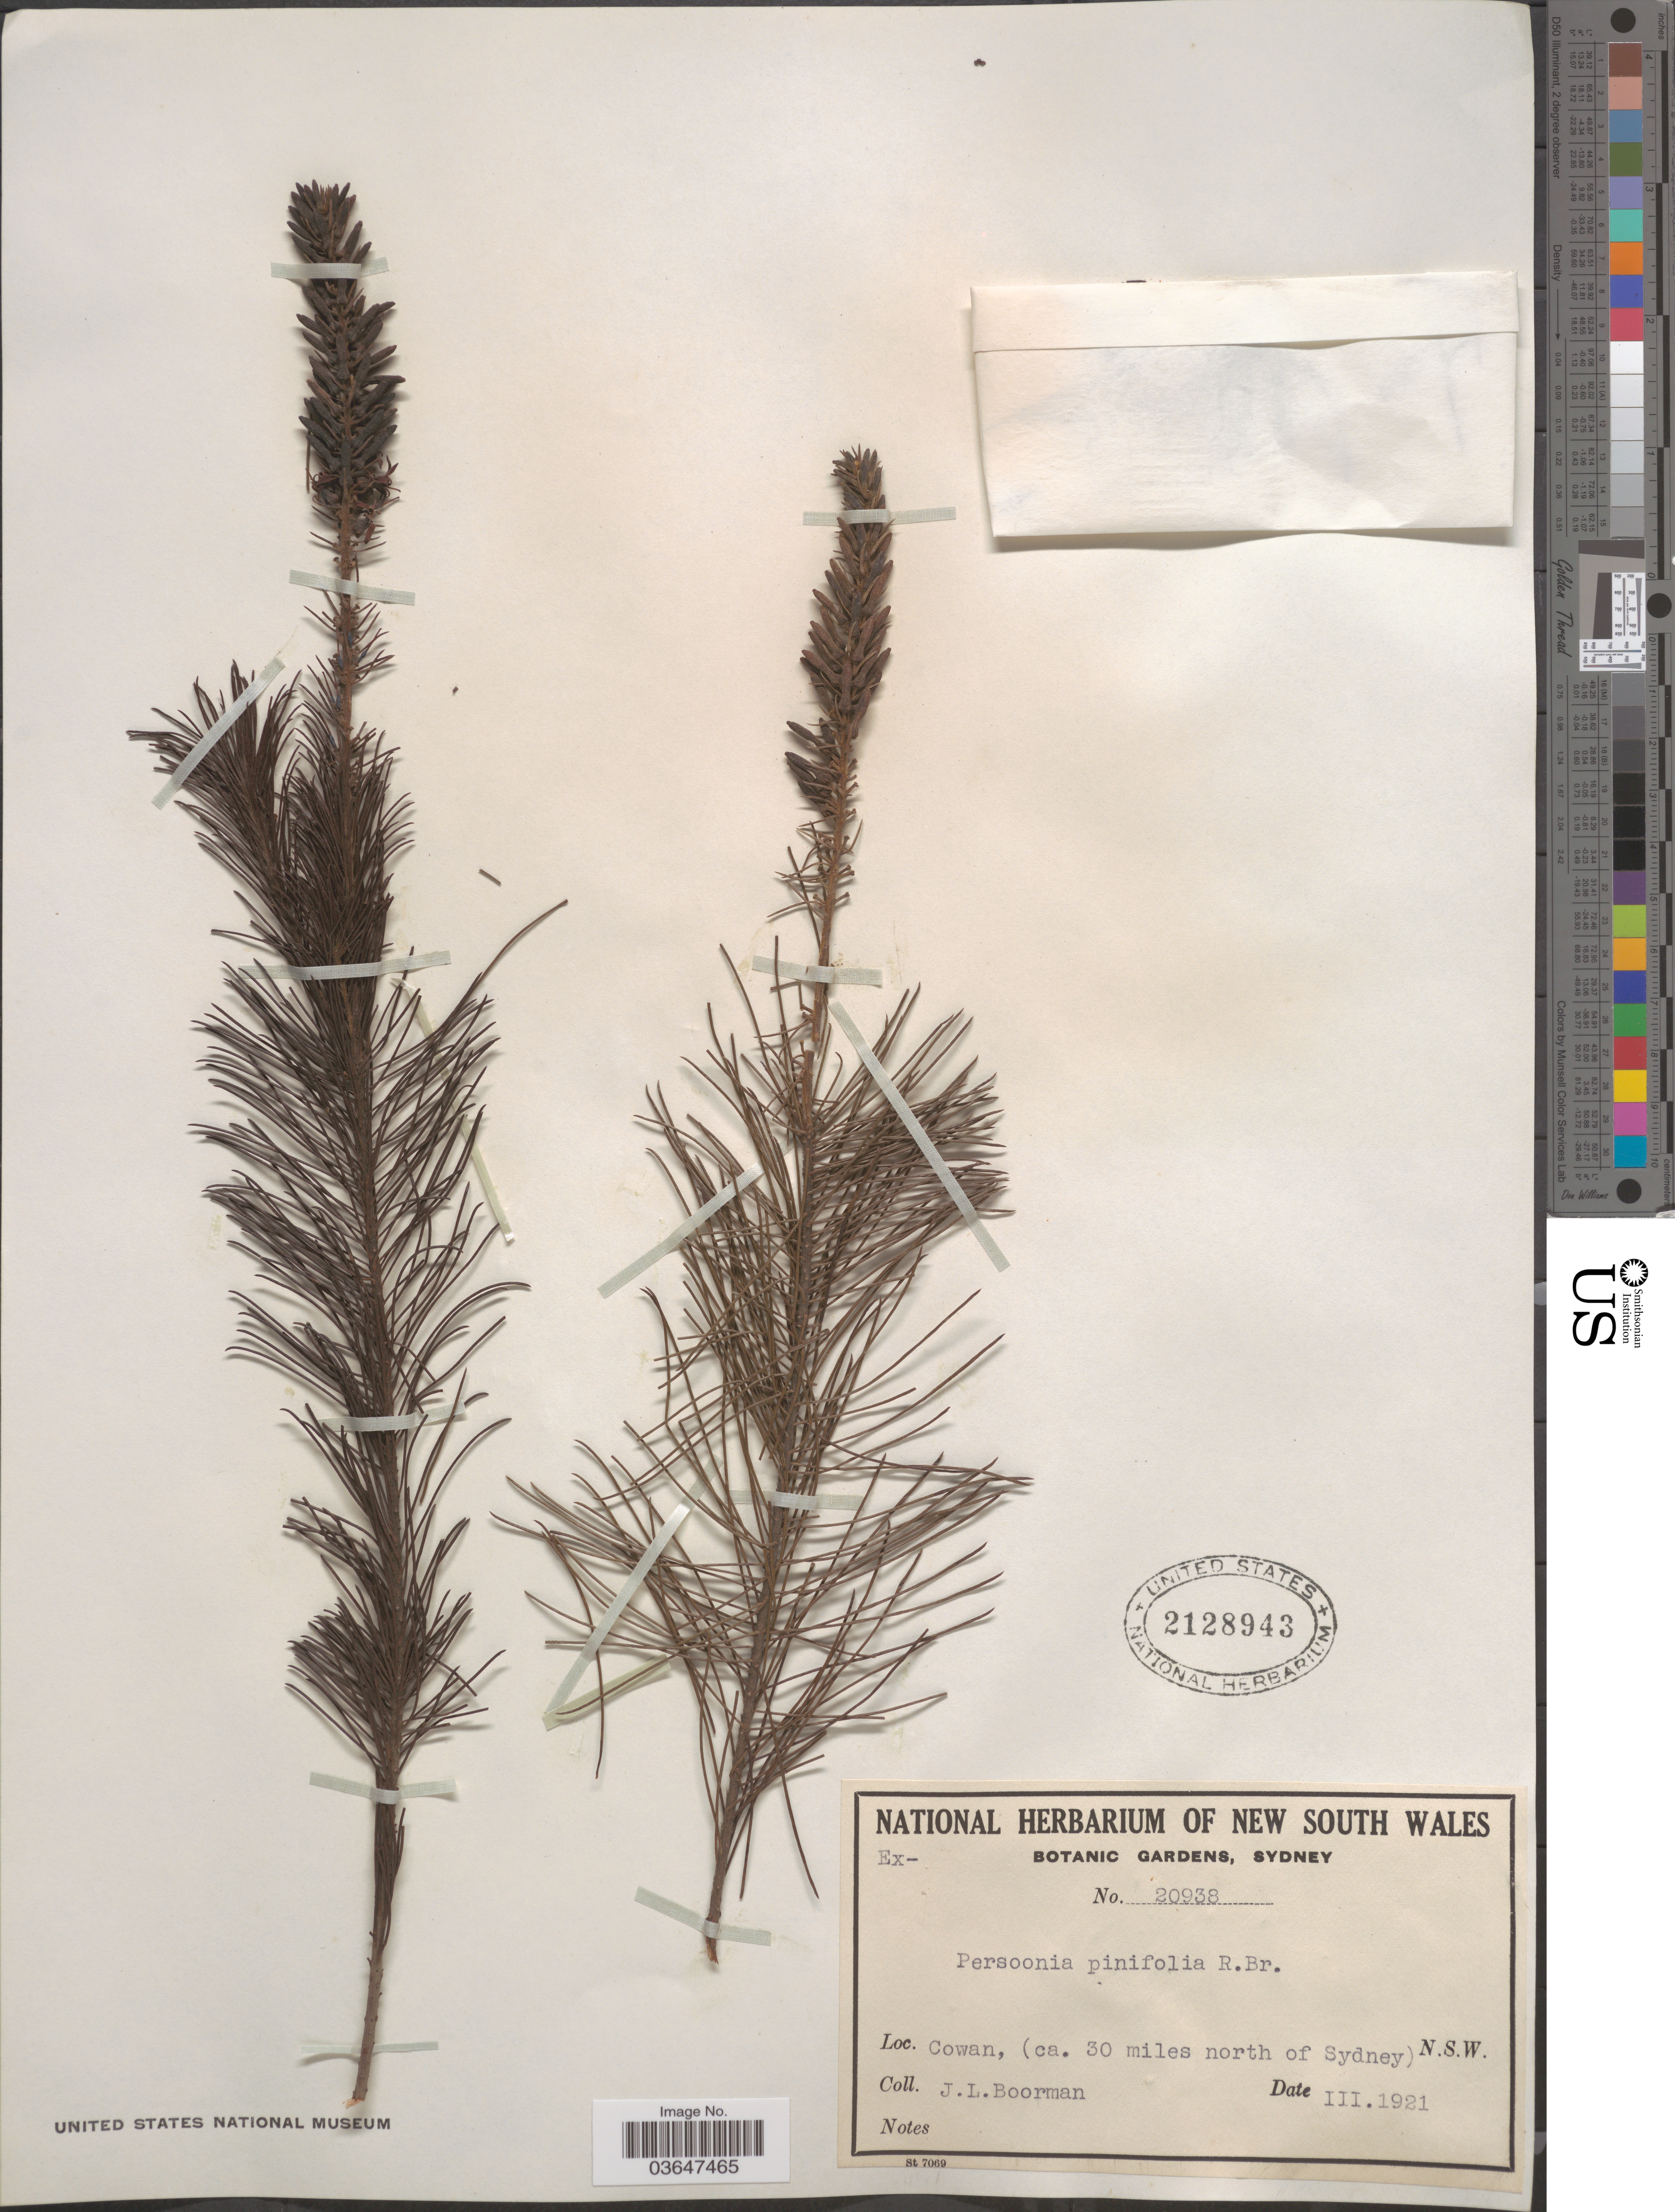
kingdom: Plantae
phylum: Tracheophyta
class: Magnoliopsida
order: Proteales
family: Proteaceae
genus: Persoonia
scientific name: Persoonia pinifolia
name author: R. Br.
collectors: J. Boorman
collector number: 20938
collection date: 1921-03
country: Australia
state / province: New South Wales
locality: Cowan, (ca. 30 miles north of Sydney).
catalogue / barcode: US 2128943